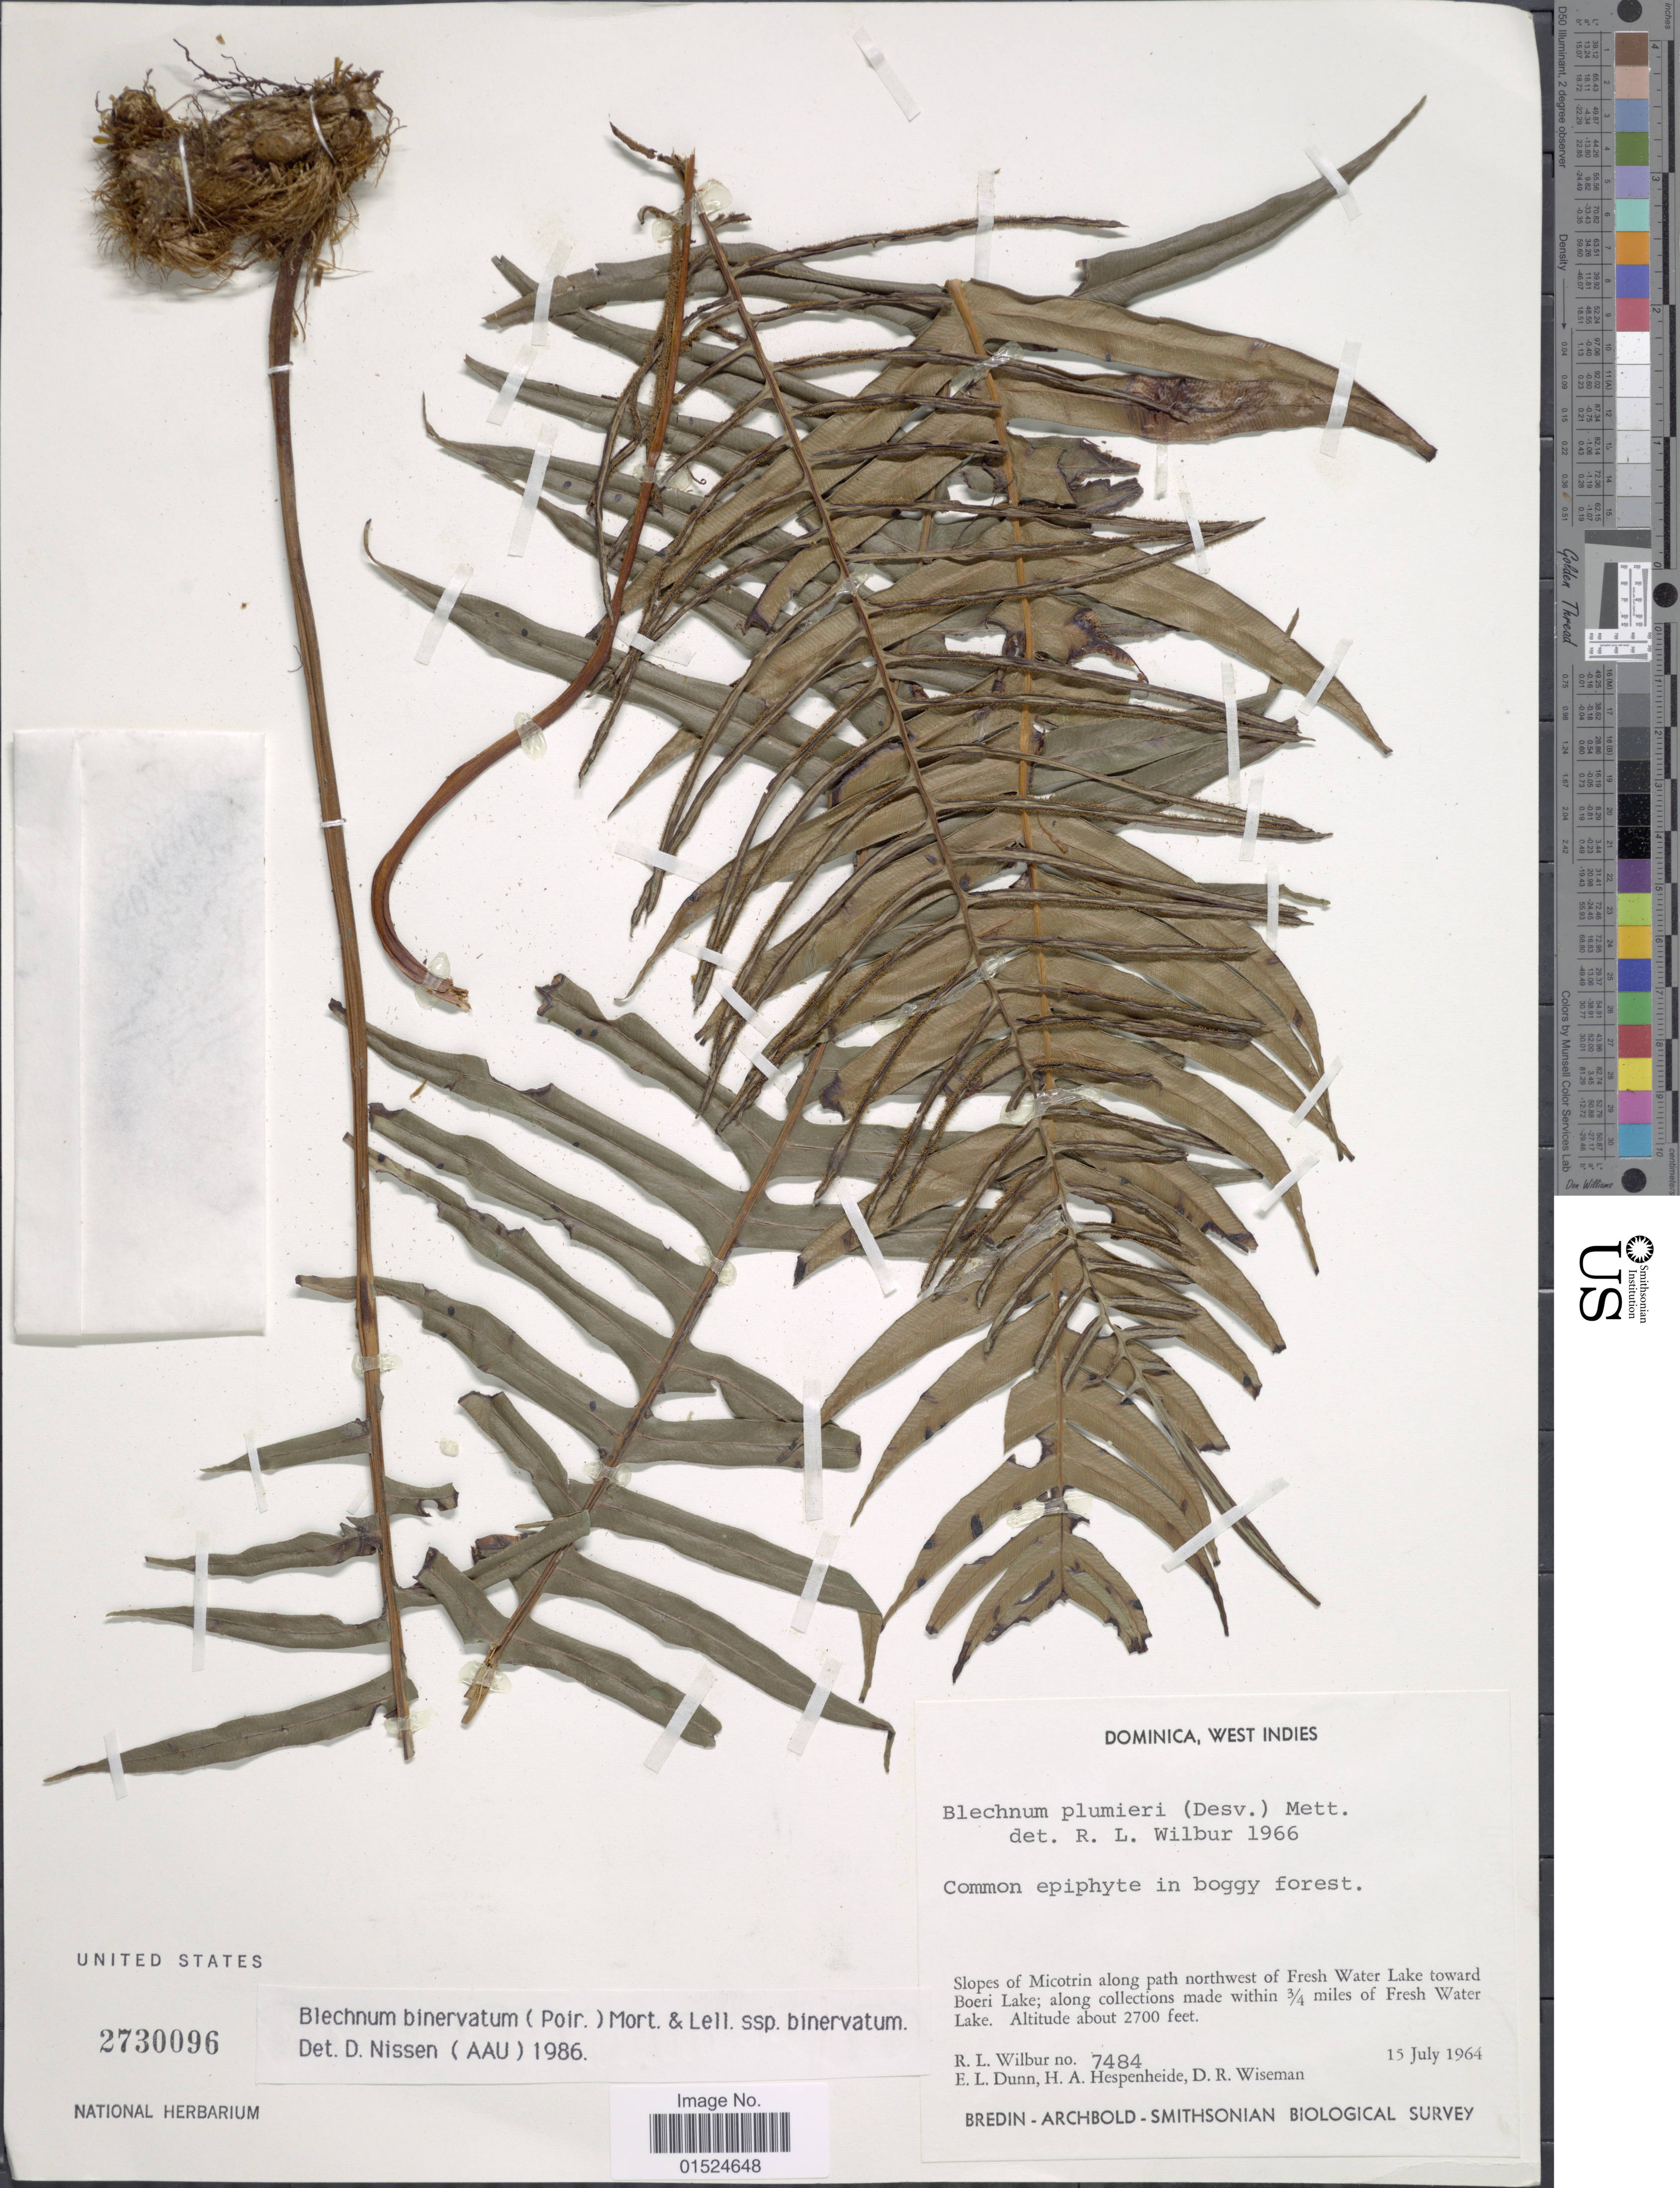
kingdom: Plantae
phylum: Tracheophyta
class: Polypodiopsida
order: Polypodiales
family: Blechnaceae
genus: Blechnum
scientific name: Blechnum binervatum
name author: (Poir.) C.V. Morton & Lellinger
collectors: R. L. Wilbur, E. Dunn, H. A. Hespenheide & D. R. Wiseman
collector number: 7484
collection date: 1964-07-15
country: Dominica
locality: West Indies, Slopes of Micotrin along path northwest of Fresh Water Lake toward Boeri Lake; along collections made within ¾ miles of Fresh Water Lake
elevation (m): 823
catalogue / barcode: US 2730096